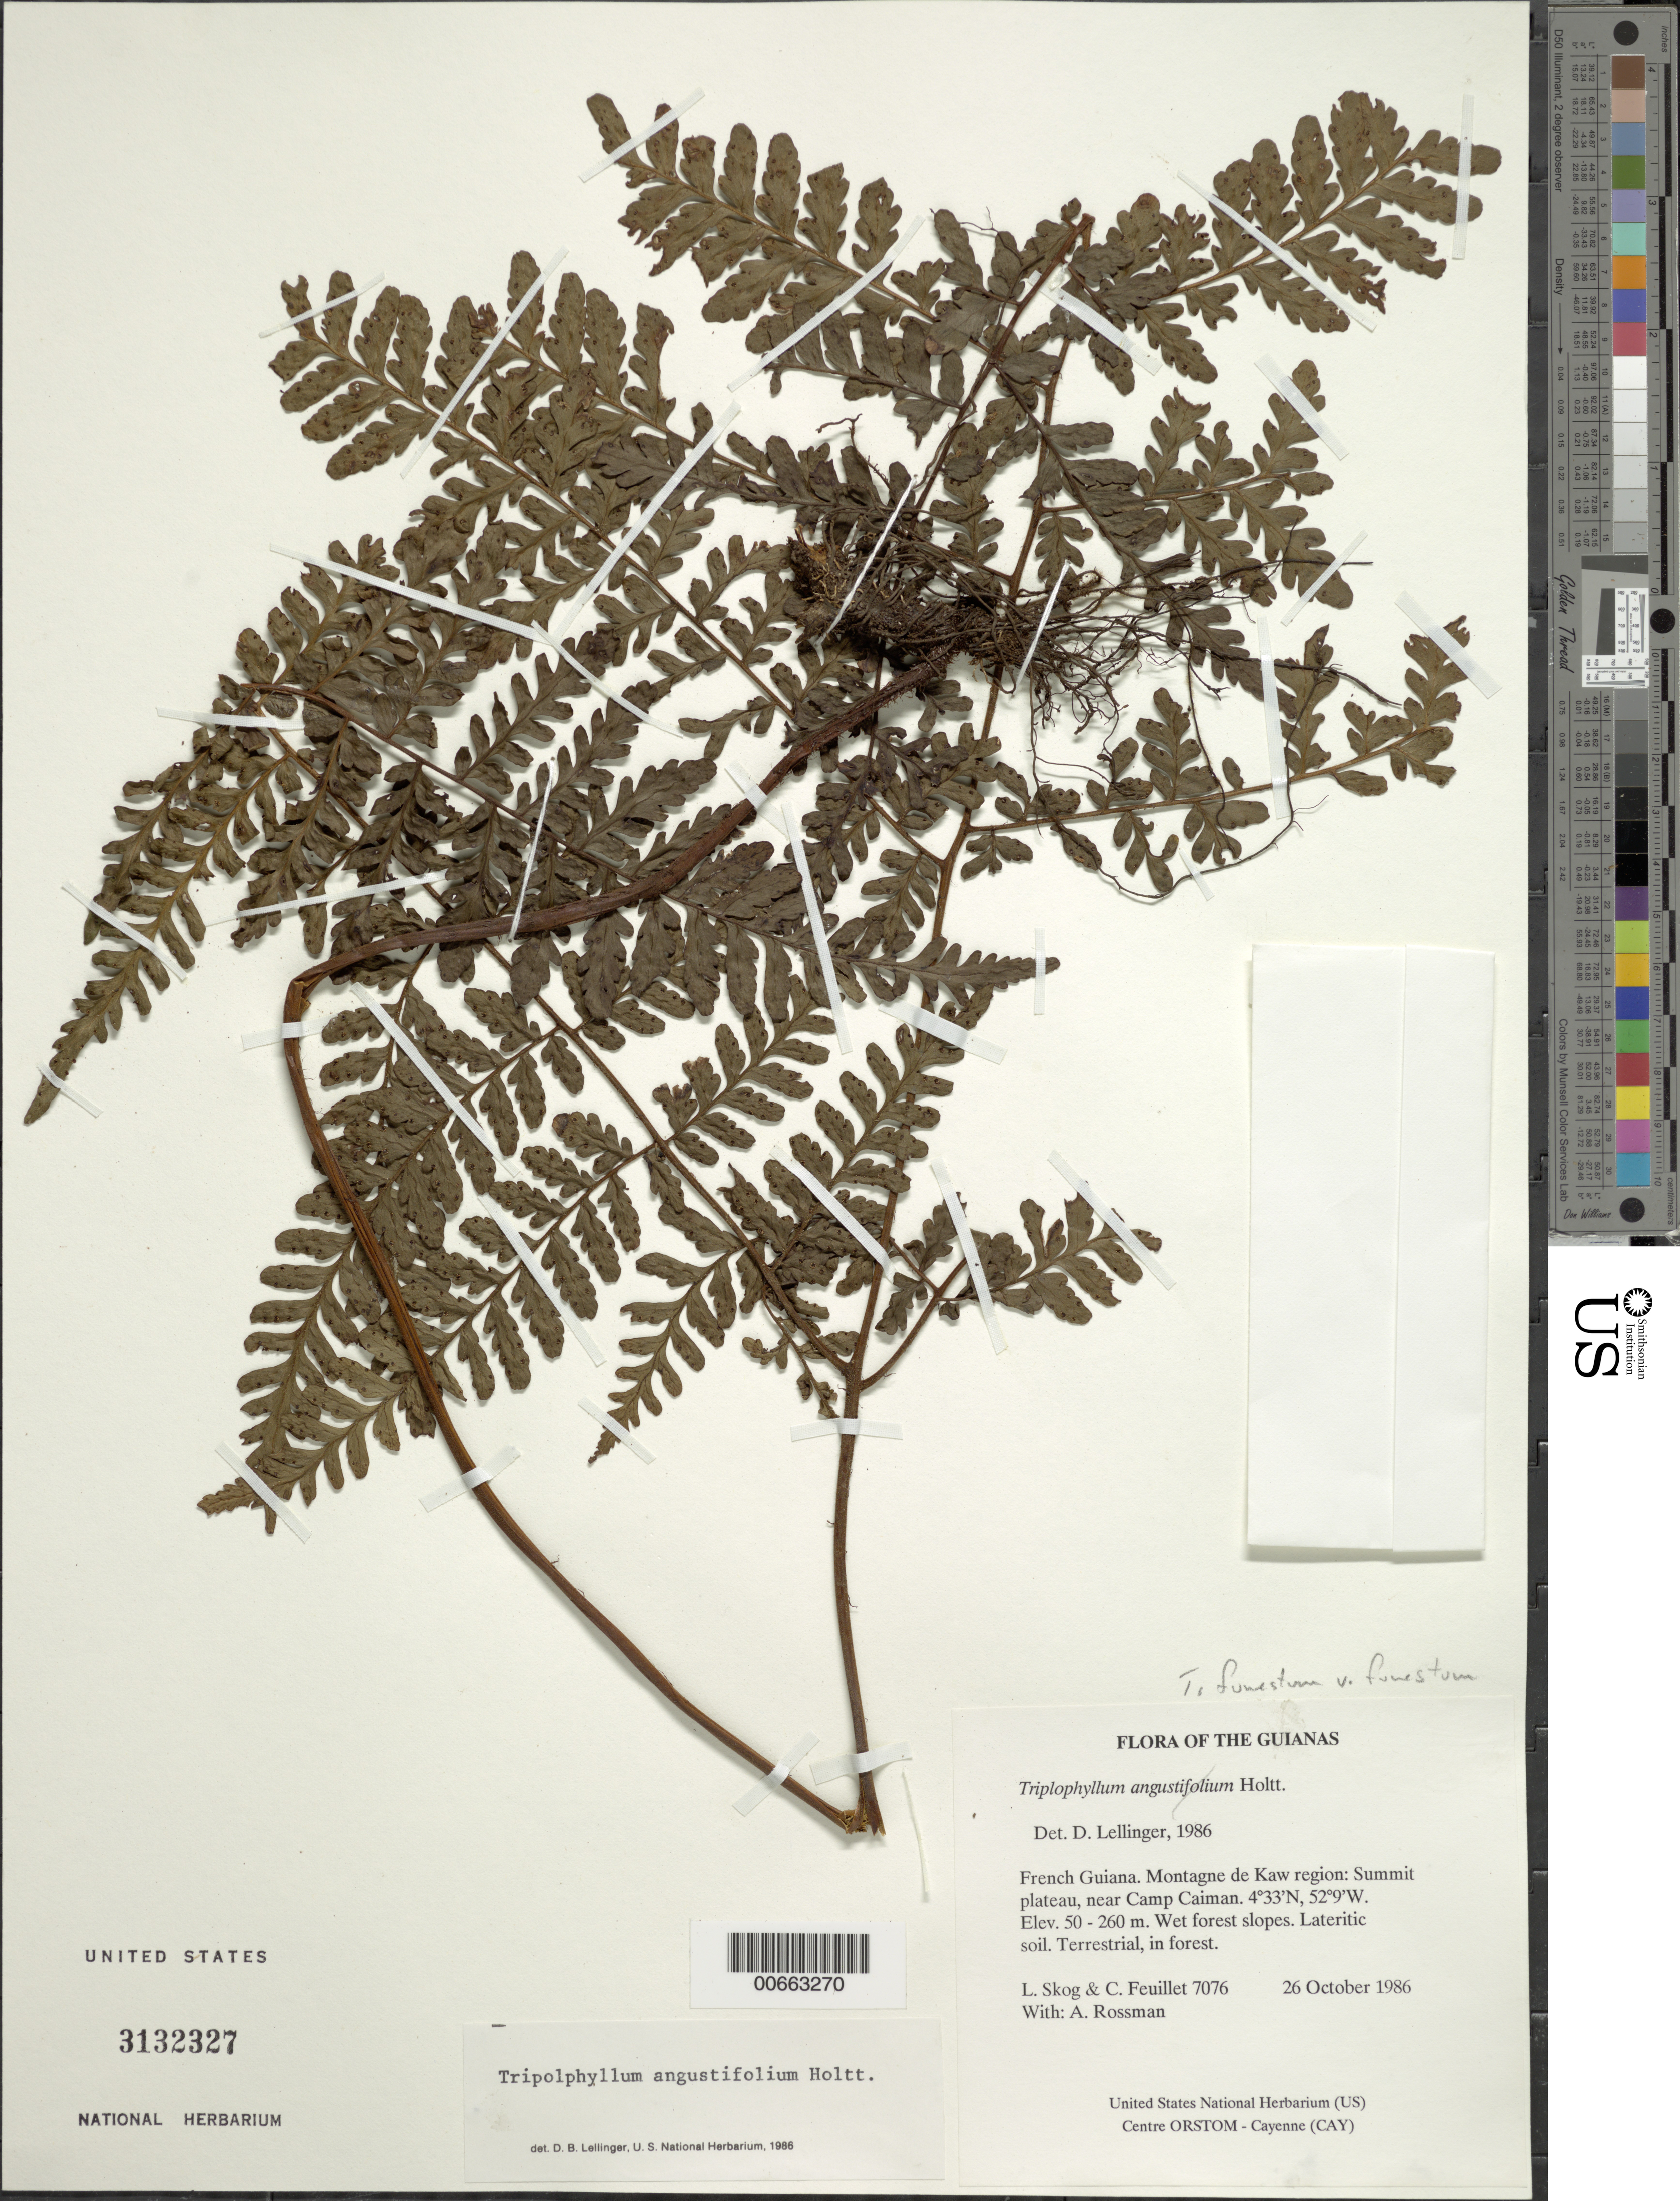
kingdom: Plantae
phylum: Tracheophyta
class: Polypodiopsida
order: Polypodiales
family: Tectariaceae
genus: Triplophyllum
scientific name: Triplophyllum funestum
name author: (Kunze) Holttum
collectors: L. E. Skog, C. Feuillet & A. Rossman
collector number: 7076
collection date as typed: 26 October 1986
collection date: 1986-10-26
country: French Guiana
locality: Montagne de Kaw. Summit plateau, near Camp Caiman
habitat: Wet forest slopes. Lateritic soil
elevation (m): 50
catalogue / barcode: US 3132327